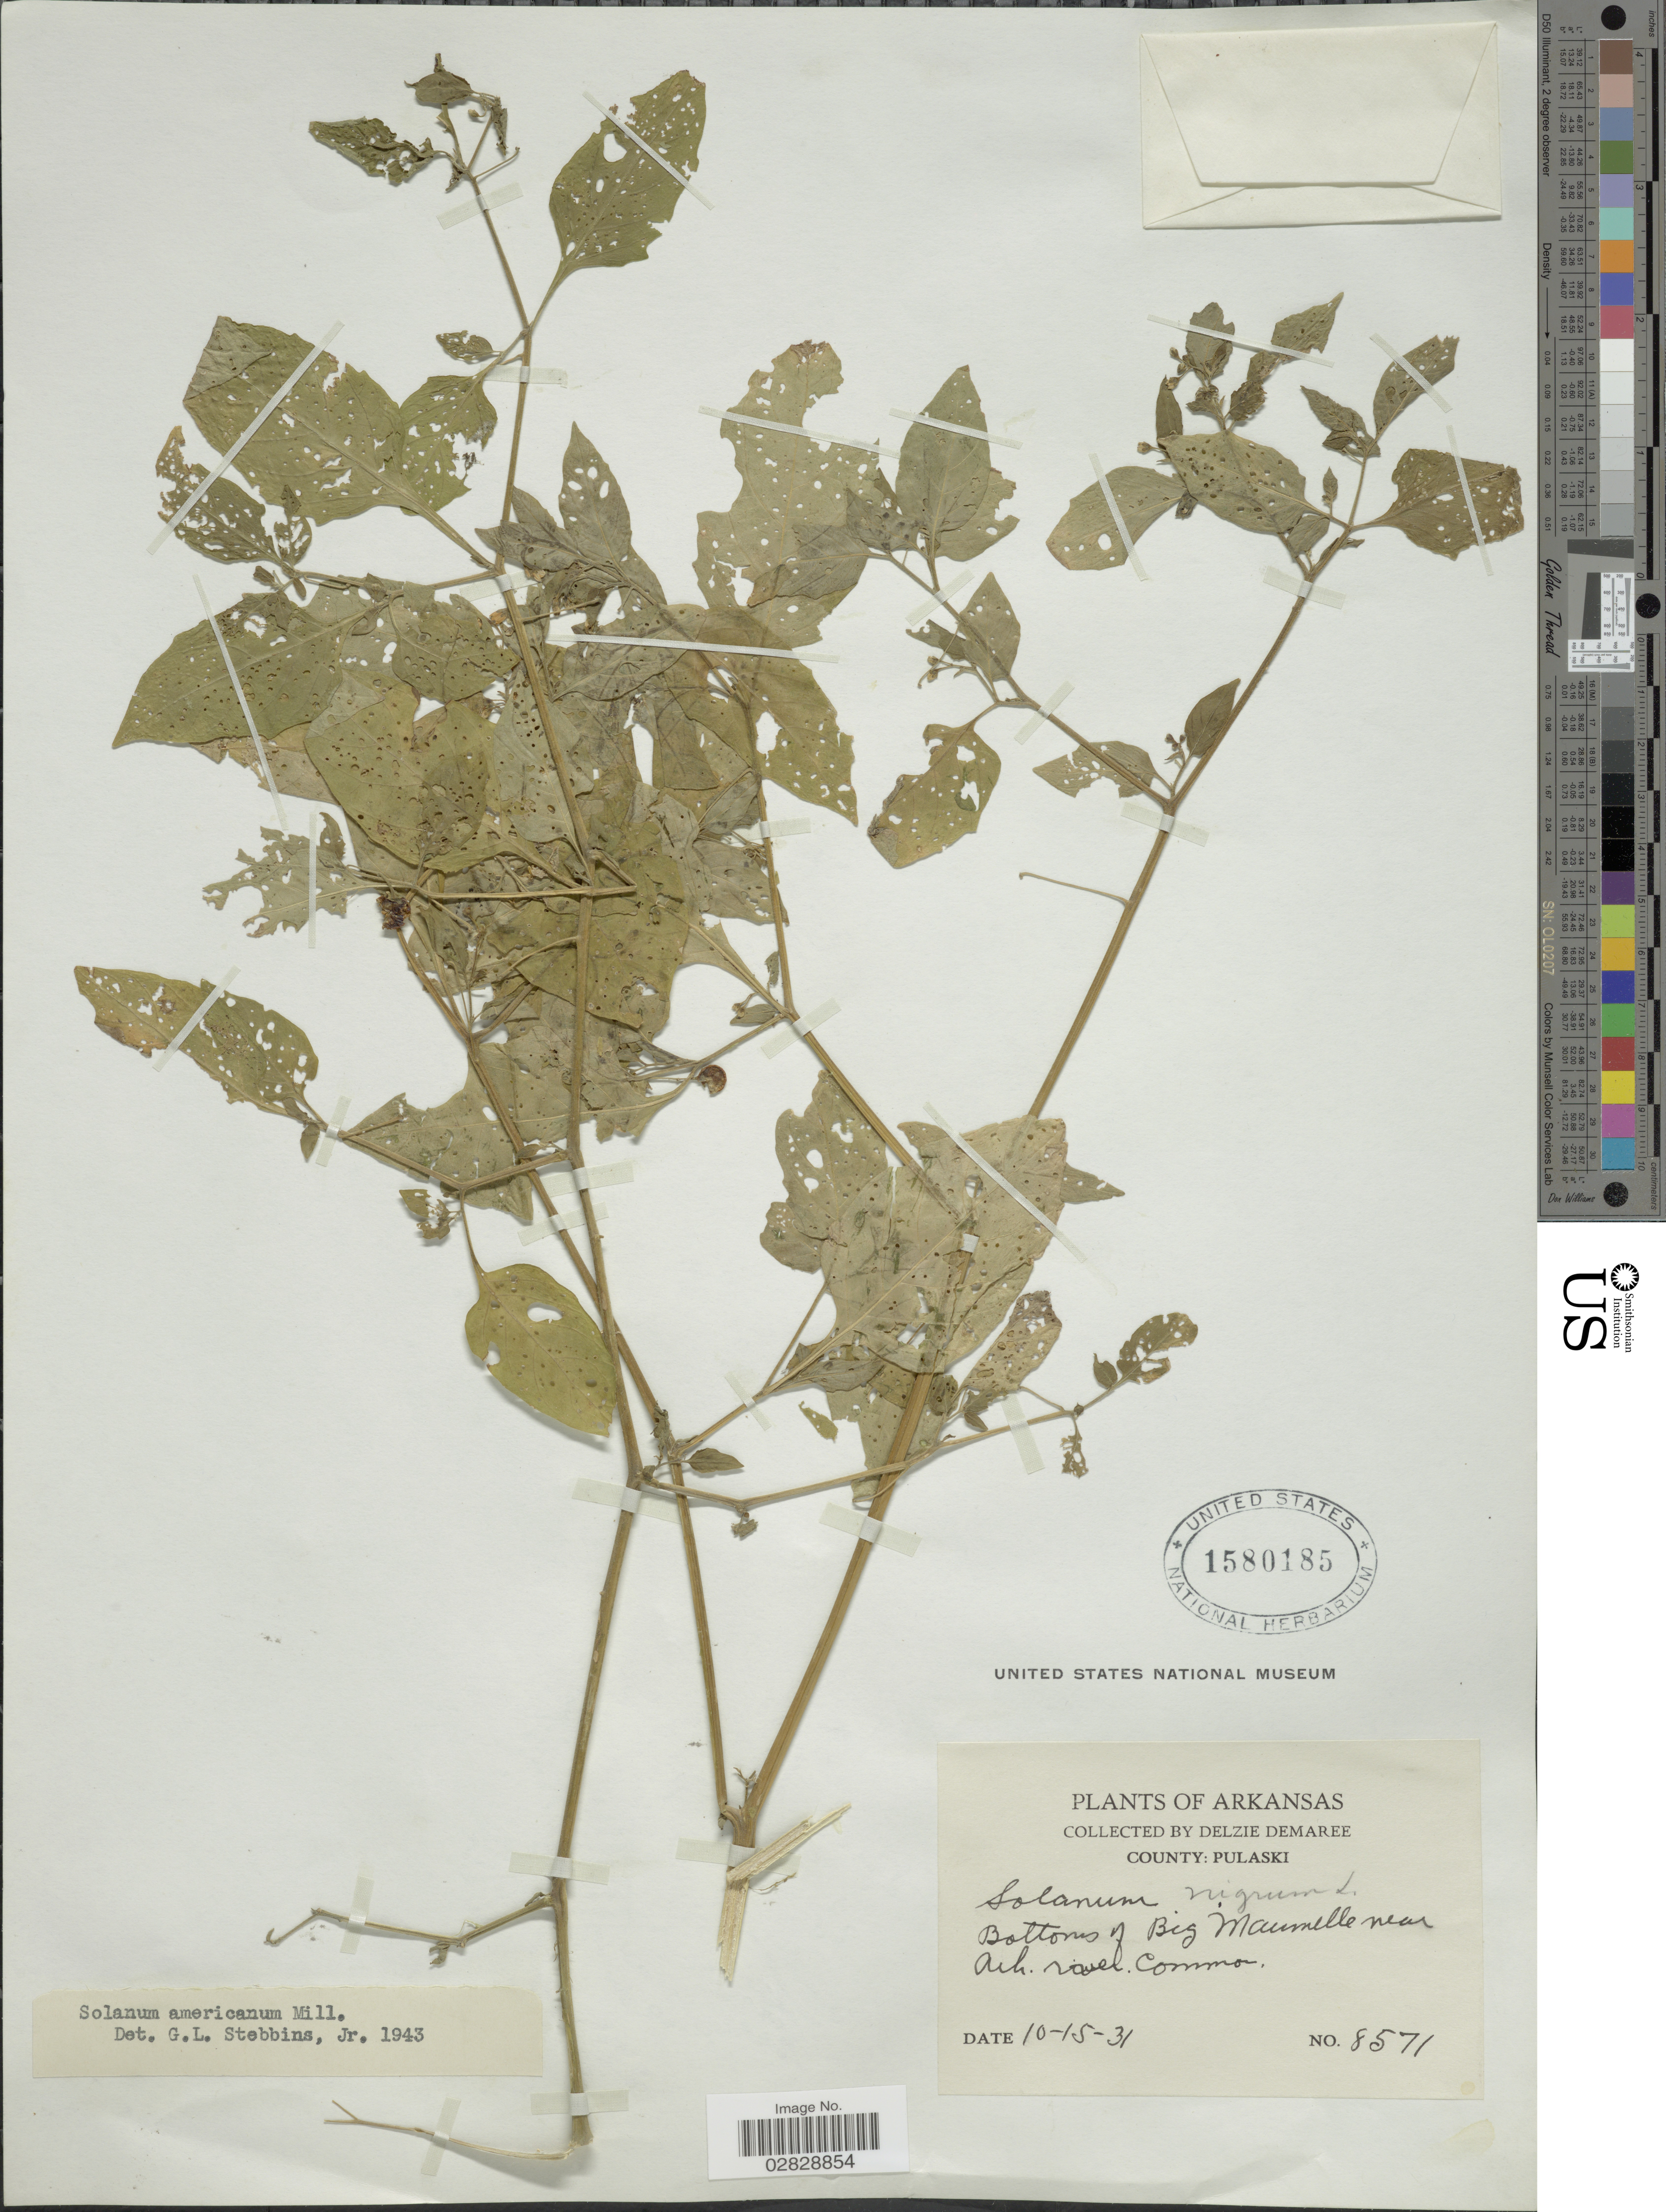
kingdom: Plantae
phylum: Tracheophyta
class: Magnoliopsida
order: Solanales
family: Solanaceae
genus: Solanum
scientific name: Solanum emulans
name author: Raf.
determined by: Knapp, S. D.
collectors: D. Demaree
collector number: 8571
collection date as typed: Transcribed d/m/y: 15/10/31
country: United States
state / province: Arkansas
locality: County: Pulaski. Bottoms of Big Maumelle near Ark. river.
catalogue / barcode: US 1580185